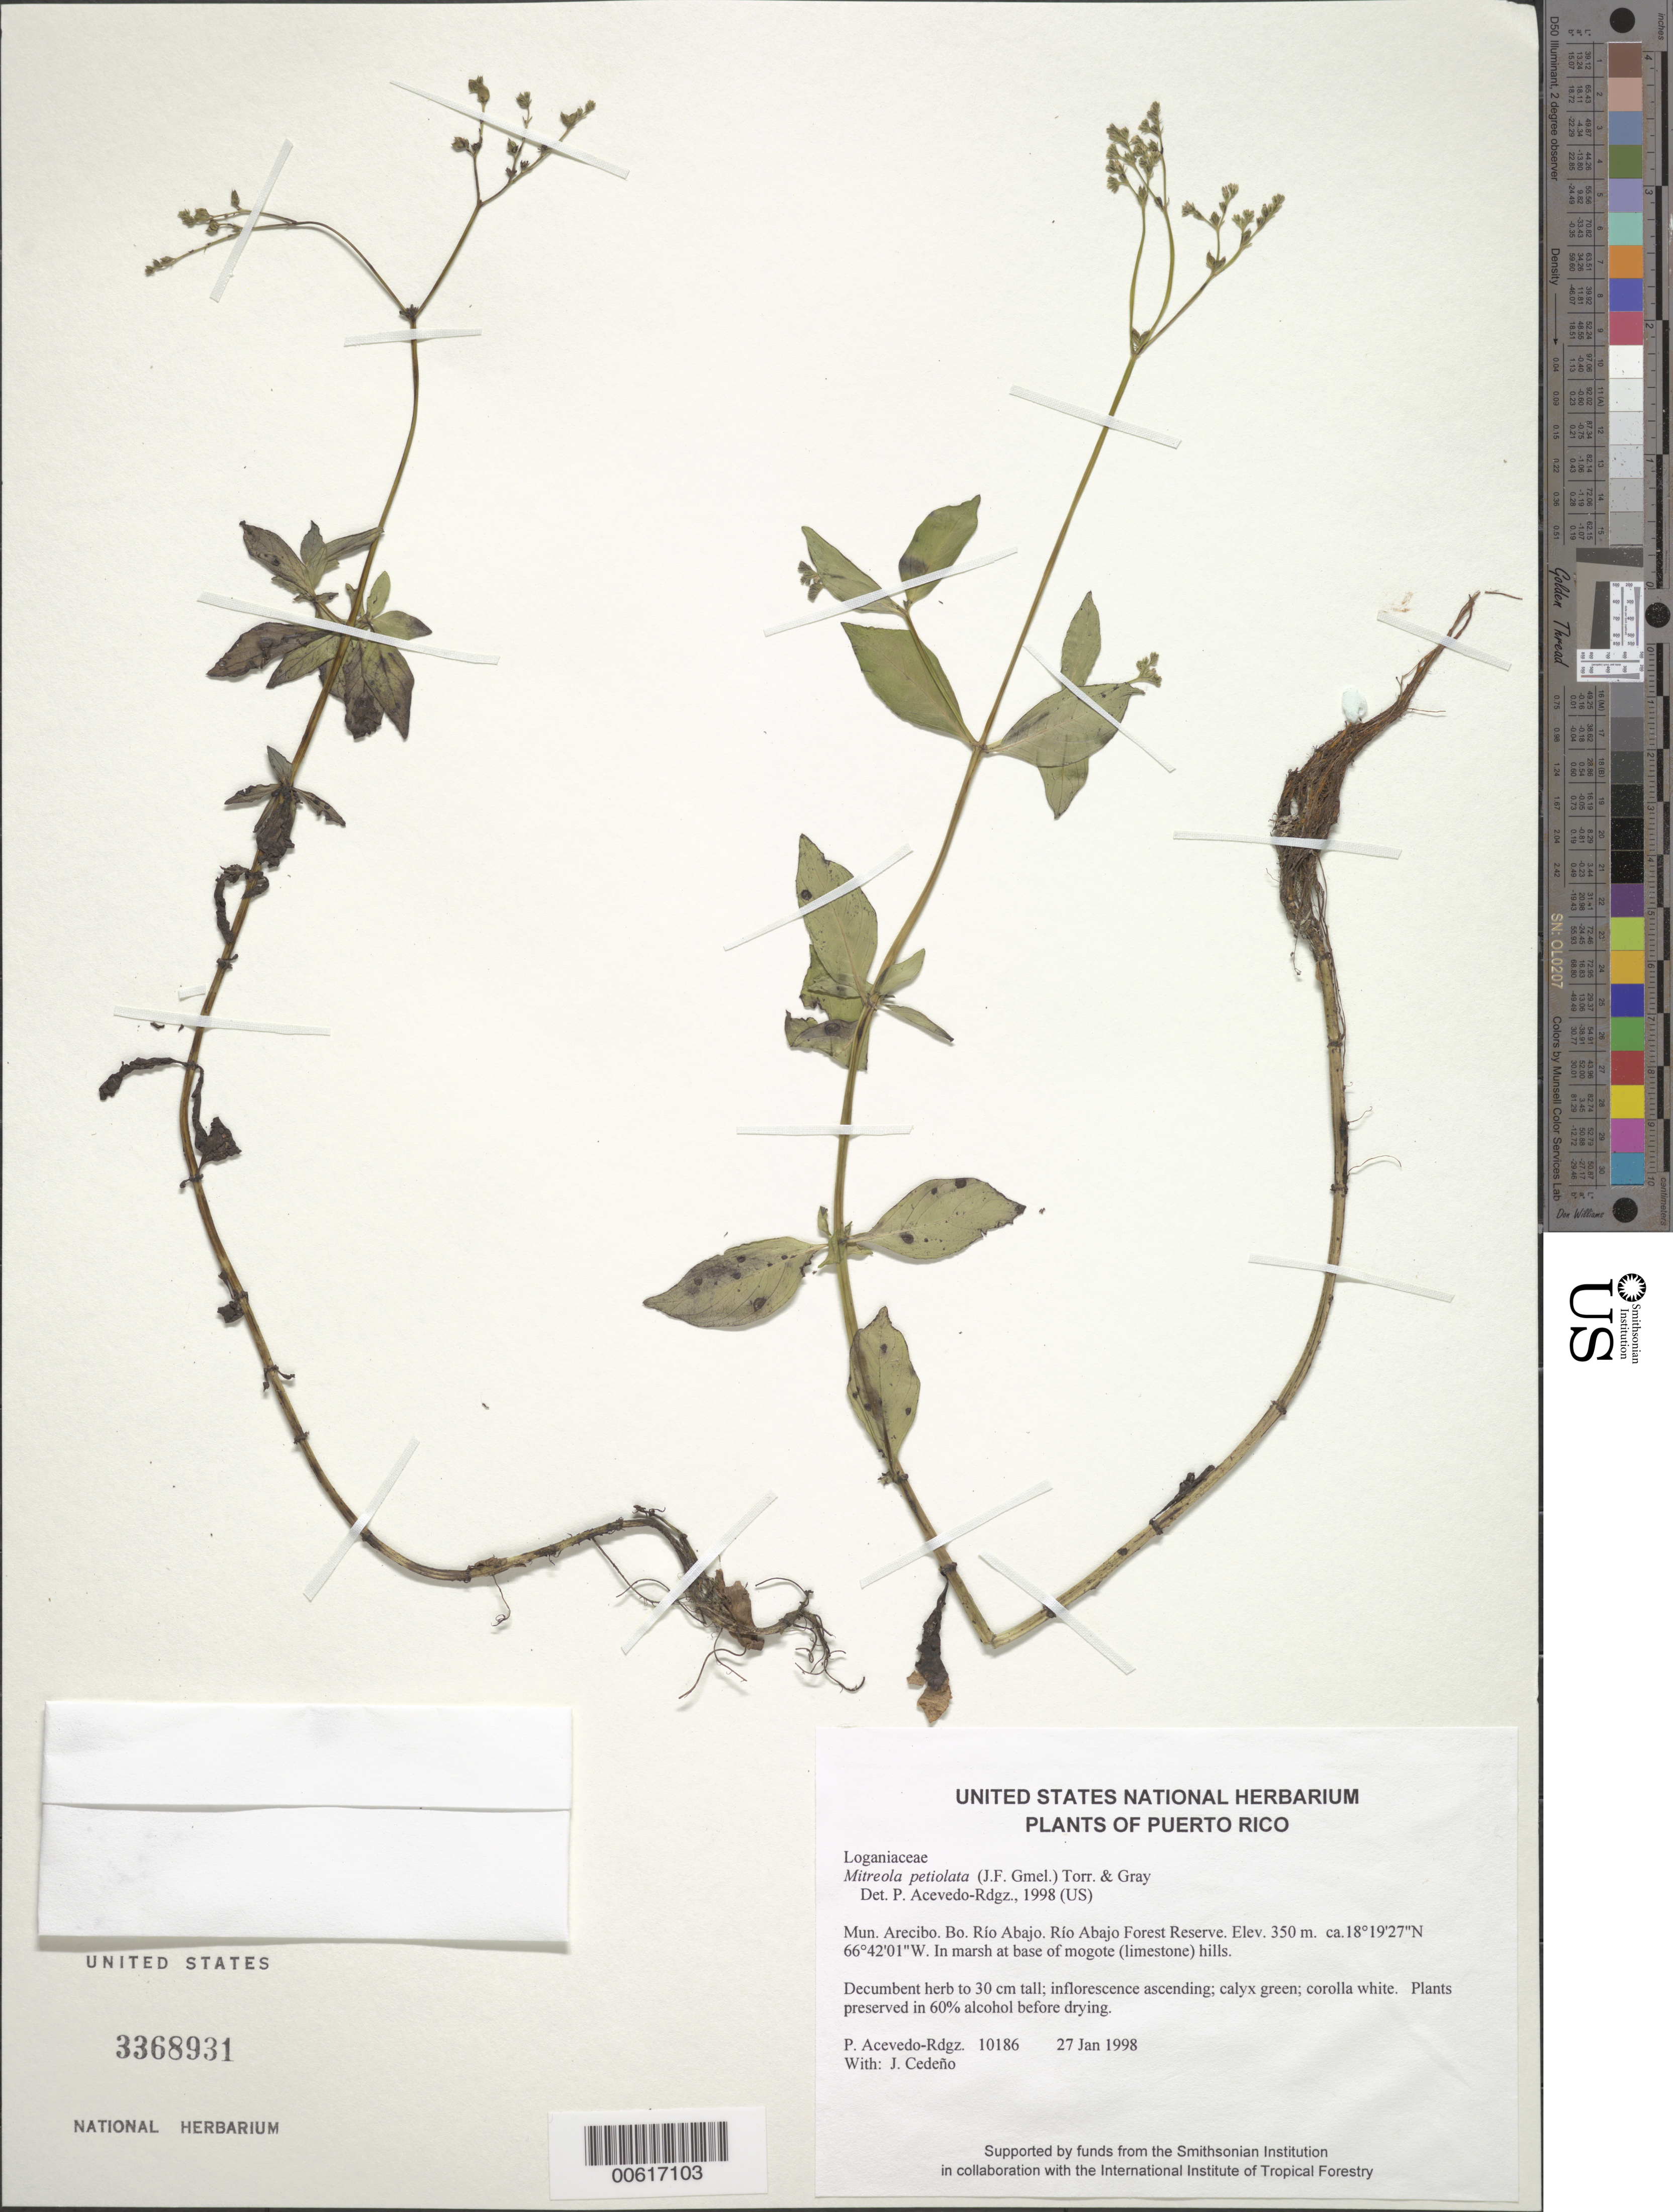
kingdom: Plantae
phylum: Tracheophyta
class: Magnoliopsida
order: Gentianales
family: Loganiaceae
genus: Mitreola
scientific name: Mitreola petiolata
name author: (J.F. Gmel.) Torr. & A. Gray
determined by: Acevedo-Rodríguez, P., (BOT), Smithsonian Institution - National Museum of Natural History (UNITED STATES)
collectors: P. Acevedo-Rodr. & J. A. Cedeño M.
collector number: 10186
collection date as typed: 27 Jan 1998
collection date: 1998-01-27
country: Puerto Rico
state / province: Arecibo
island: Puerto Rico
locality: Arecibo; Bo. Río Abajo. Río Abajo Forest Reserve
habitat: In marsh at base of mogote (limestone) hills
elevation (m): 350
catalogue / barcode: US 3368931